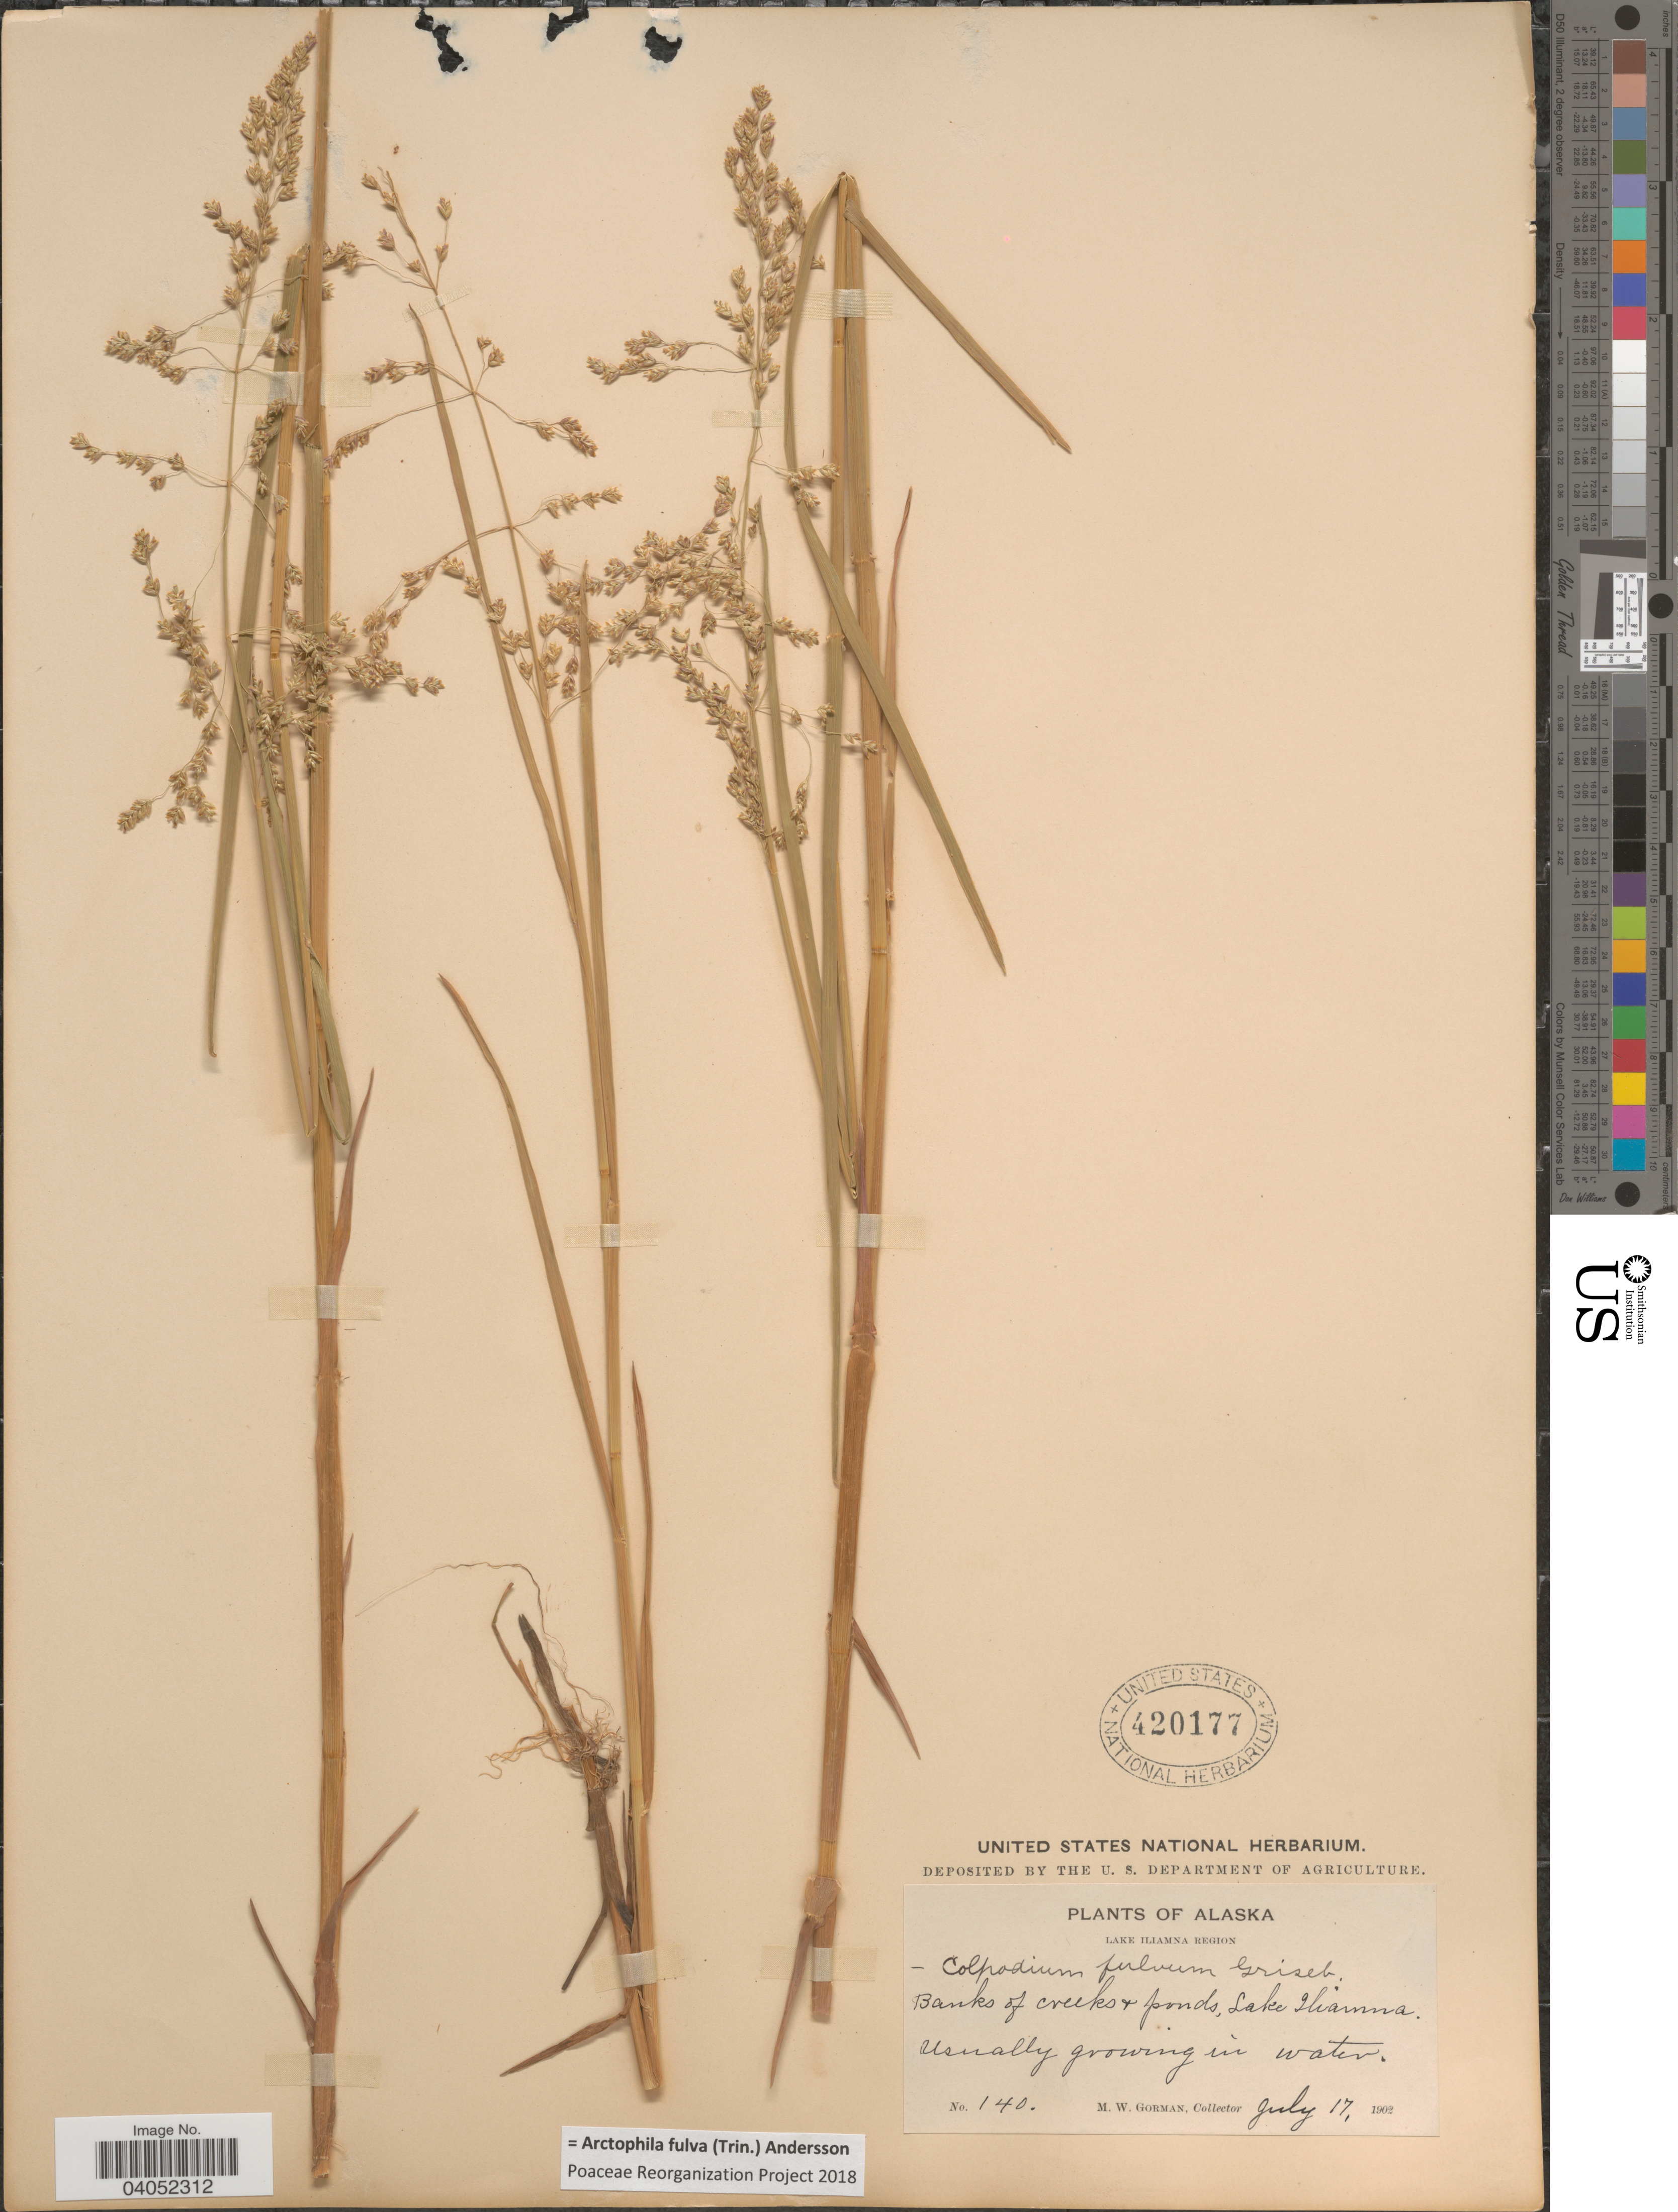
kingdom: Plantae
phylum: Tracheophyta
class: Liliopsida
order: Poales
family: Poaceae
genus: Arctophila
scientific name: Arctophila fulva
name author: (Trin.) Andersson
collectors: M. W. Gorman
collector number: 140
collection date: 1902-07-17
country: United States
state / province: Alaska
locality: Lake Iliamna Region. Banks of creeks + ponds, Lake Iliamna.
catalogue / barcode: US 420177